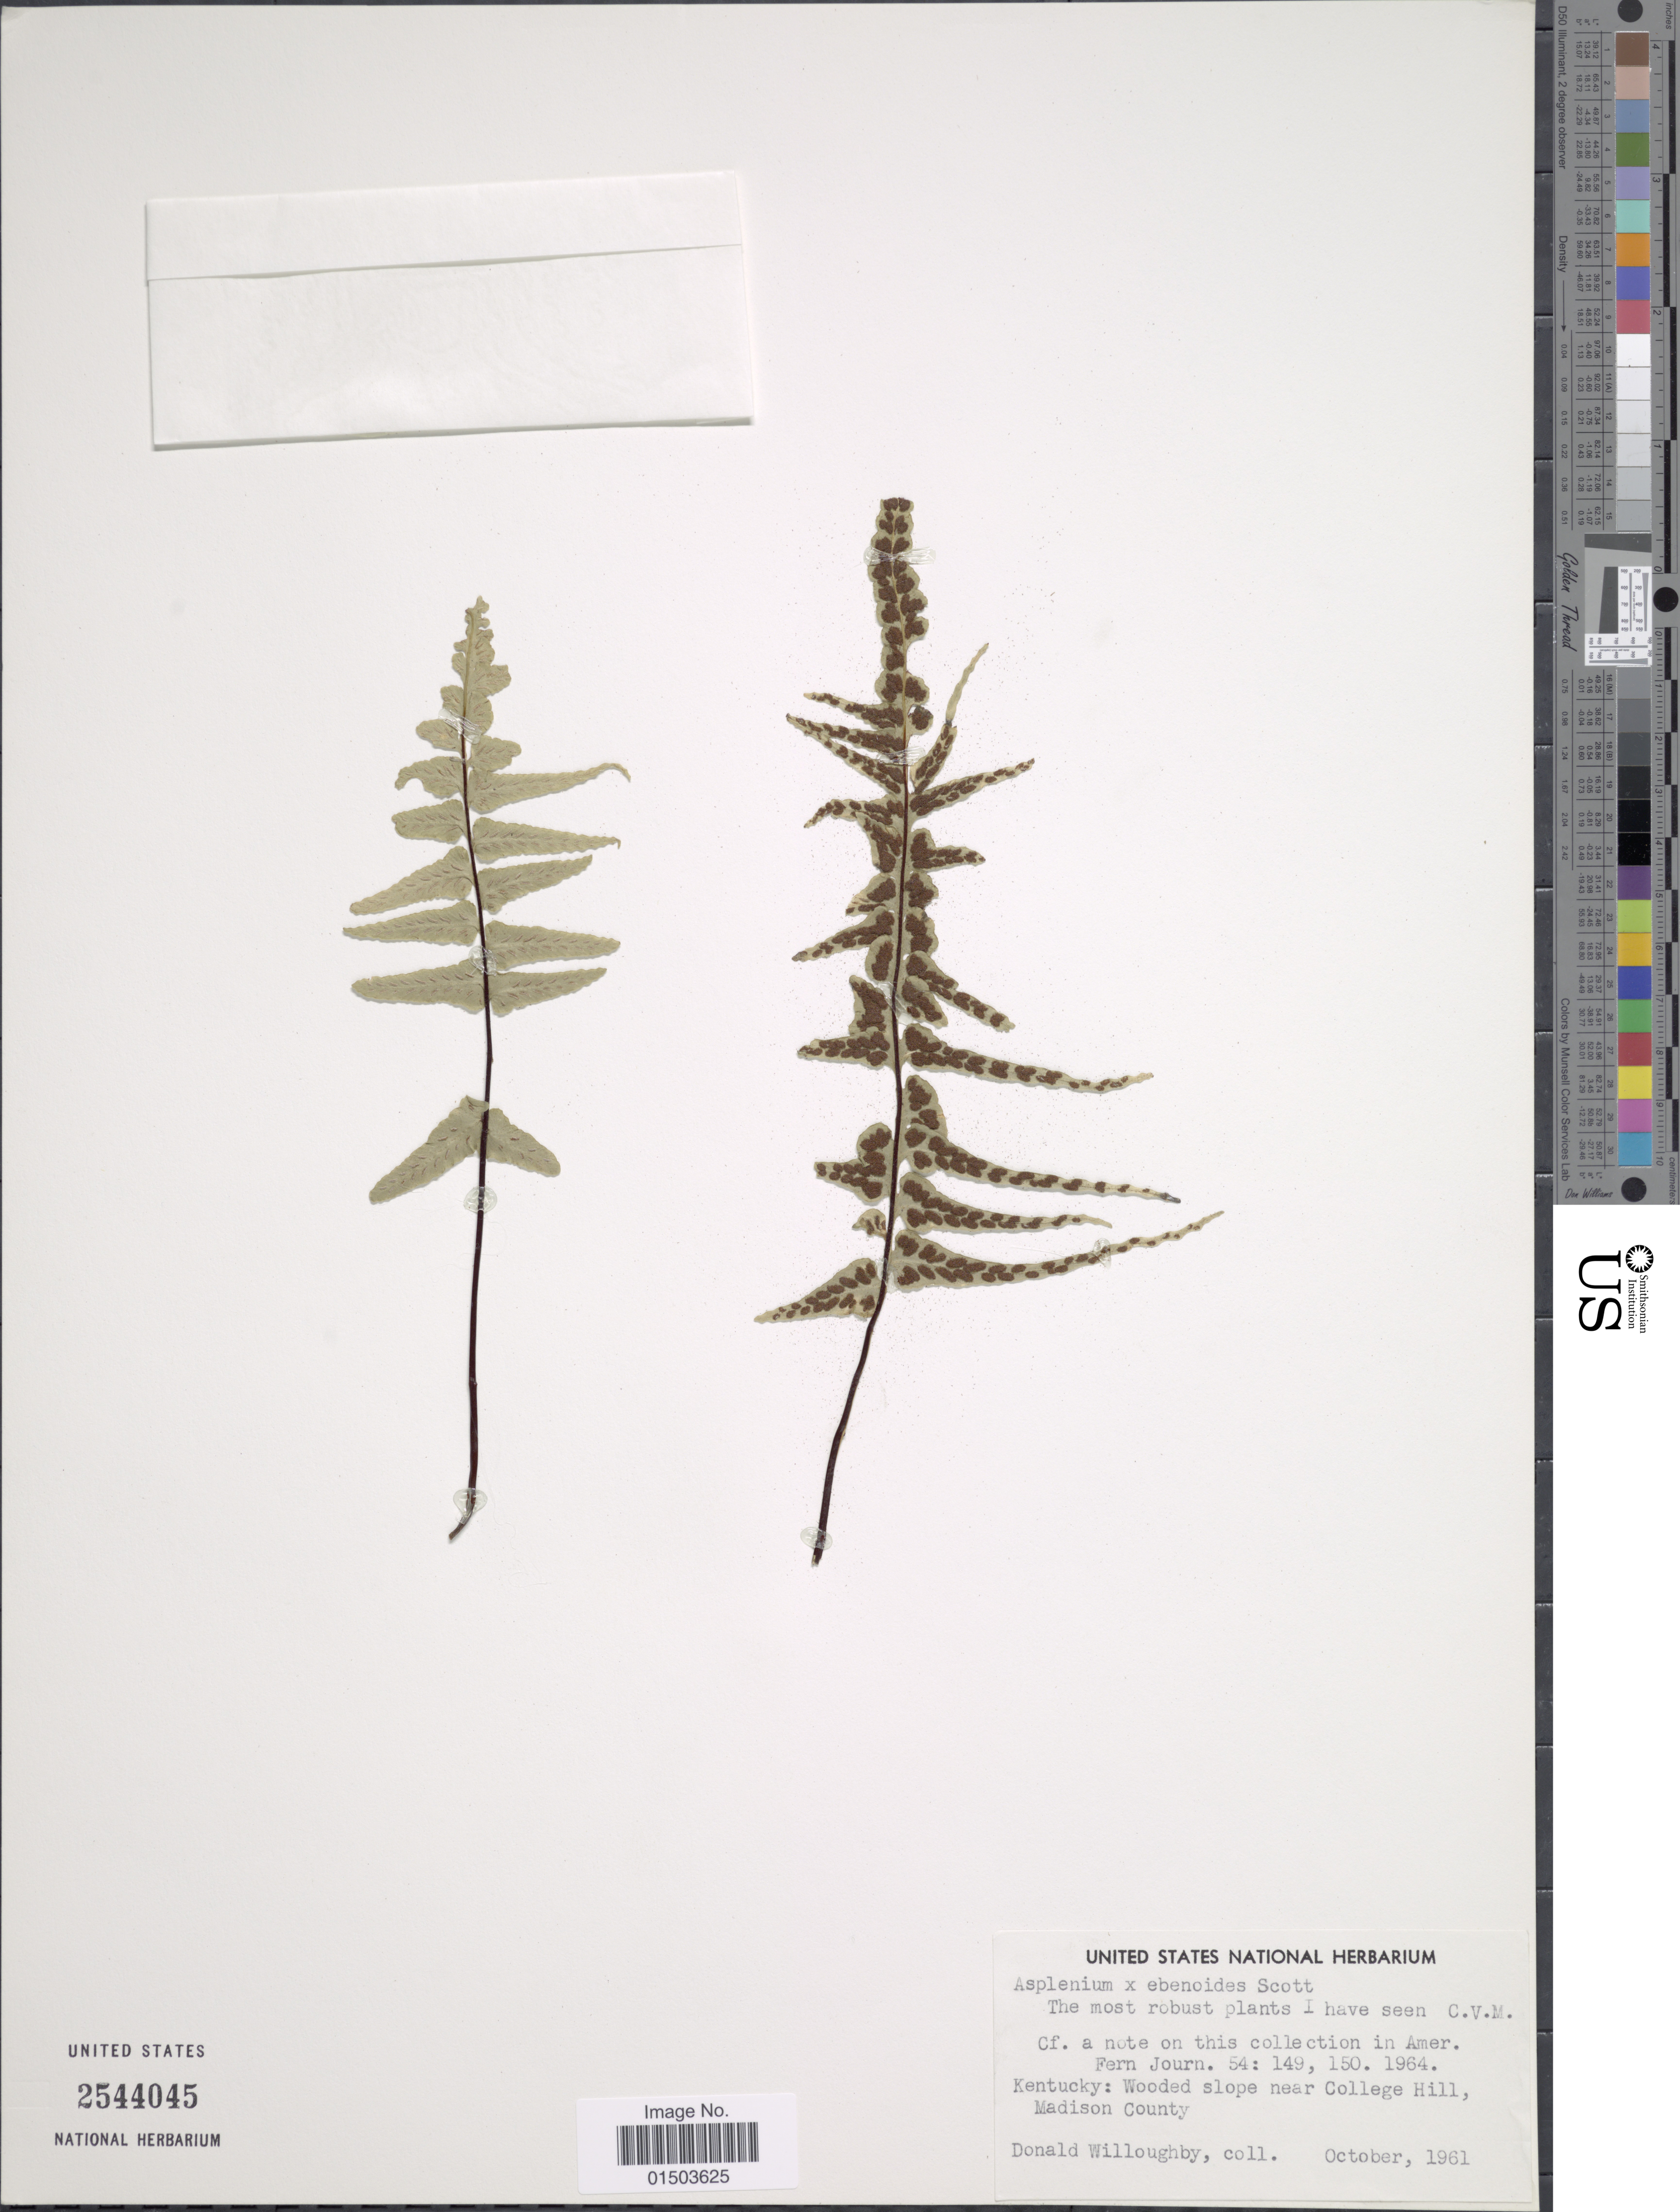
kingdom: Plantae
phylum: Tracheophyta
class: Polypodiopsida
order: Polypodiales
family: Aspleniaceae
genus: Asplenium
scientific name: Asplenium x ebenoides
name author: R.R. Scott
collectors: D. Willoughby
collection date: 1961-10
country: United States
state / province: Kentucky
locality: Kentucky: wooded slope near College Hill, Madison County.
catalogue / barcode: US 2544045